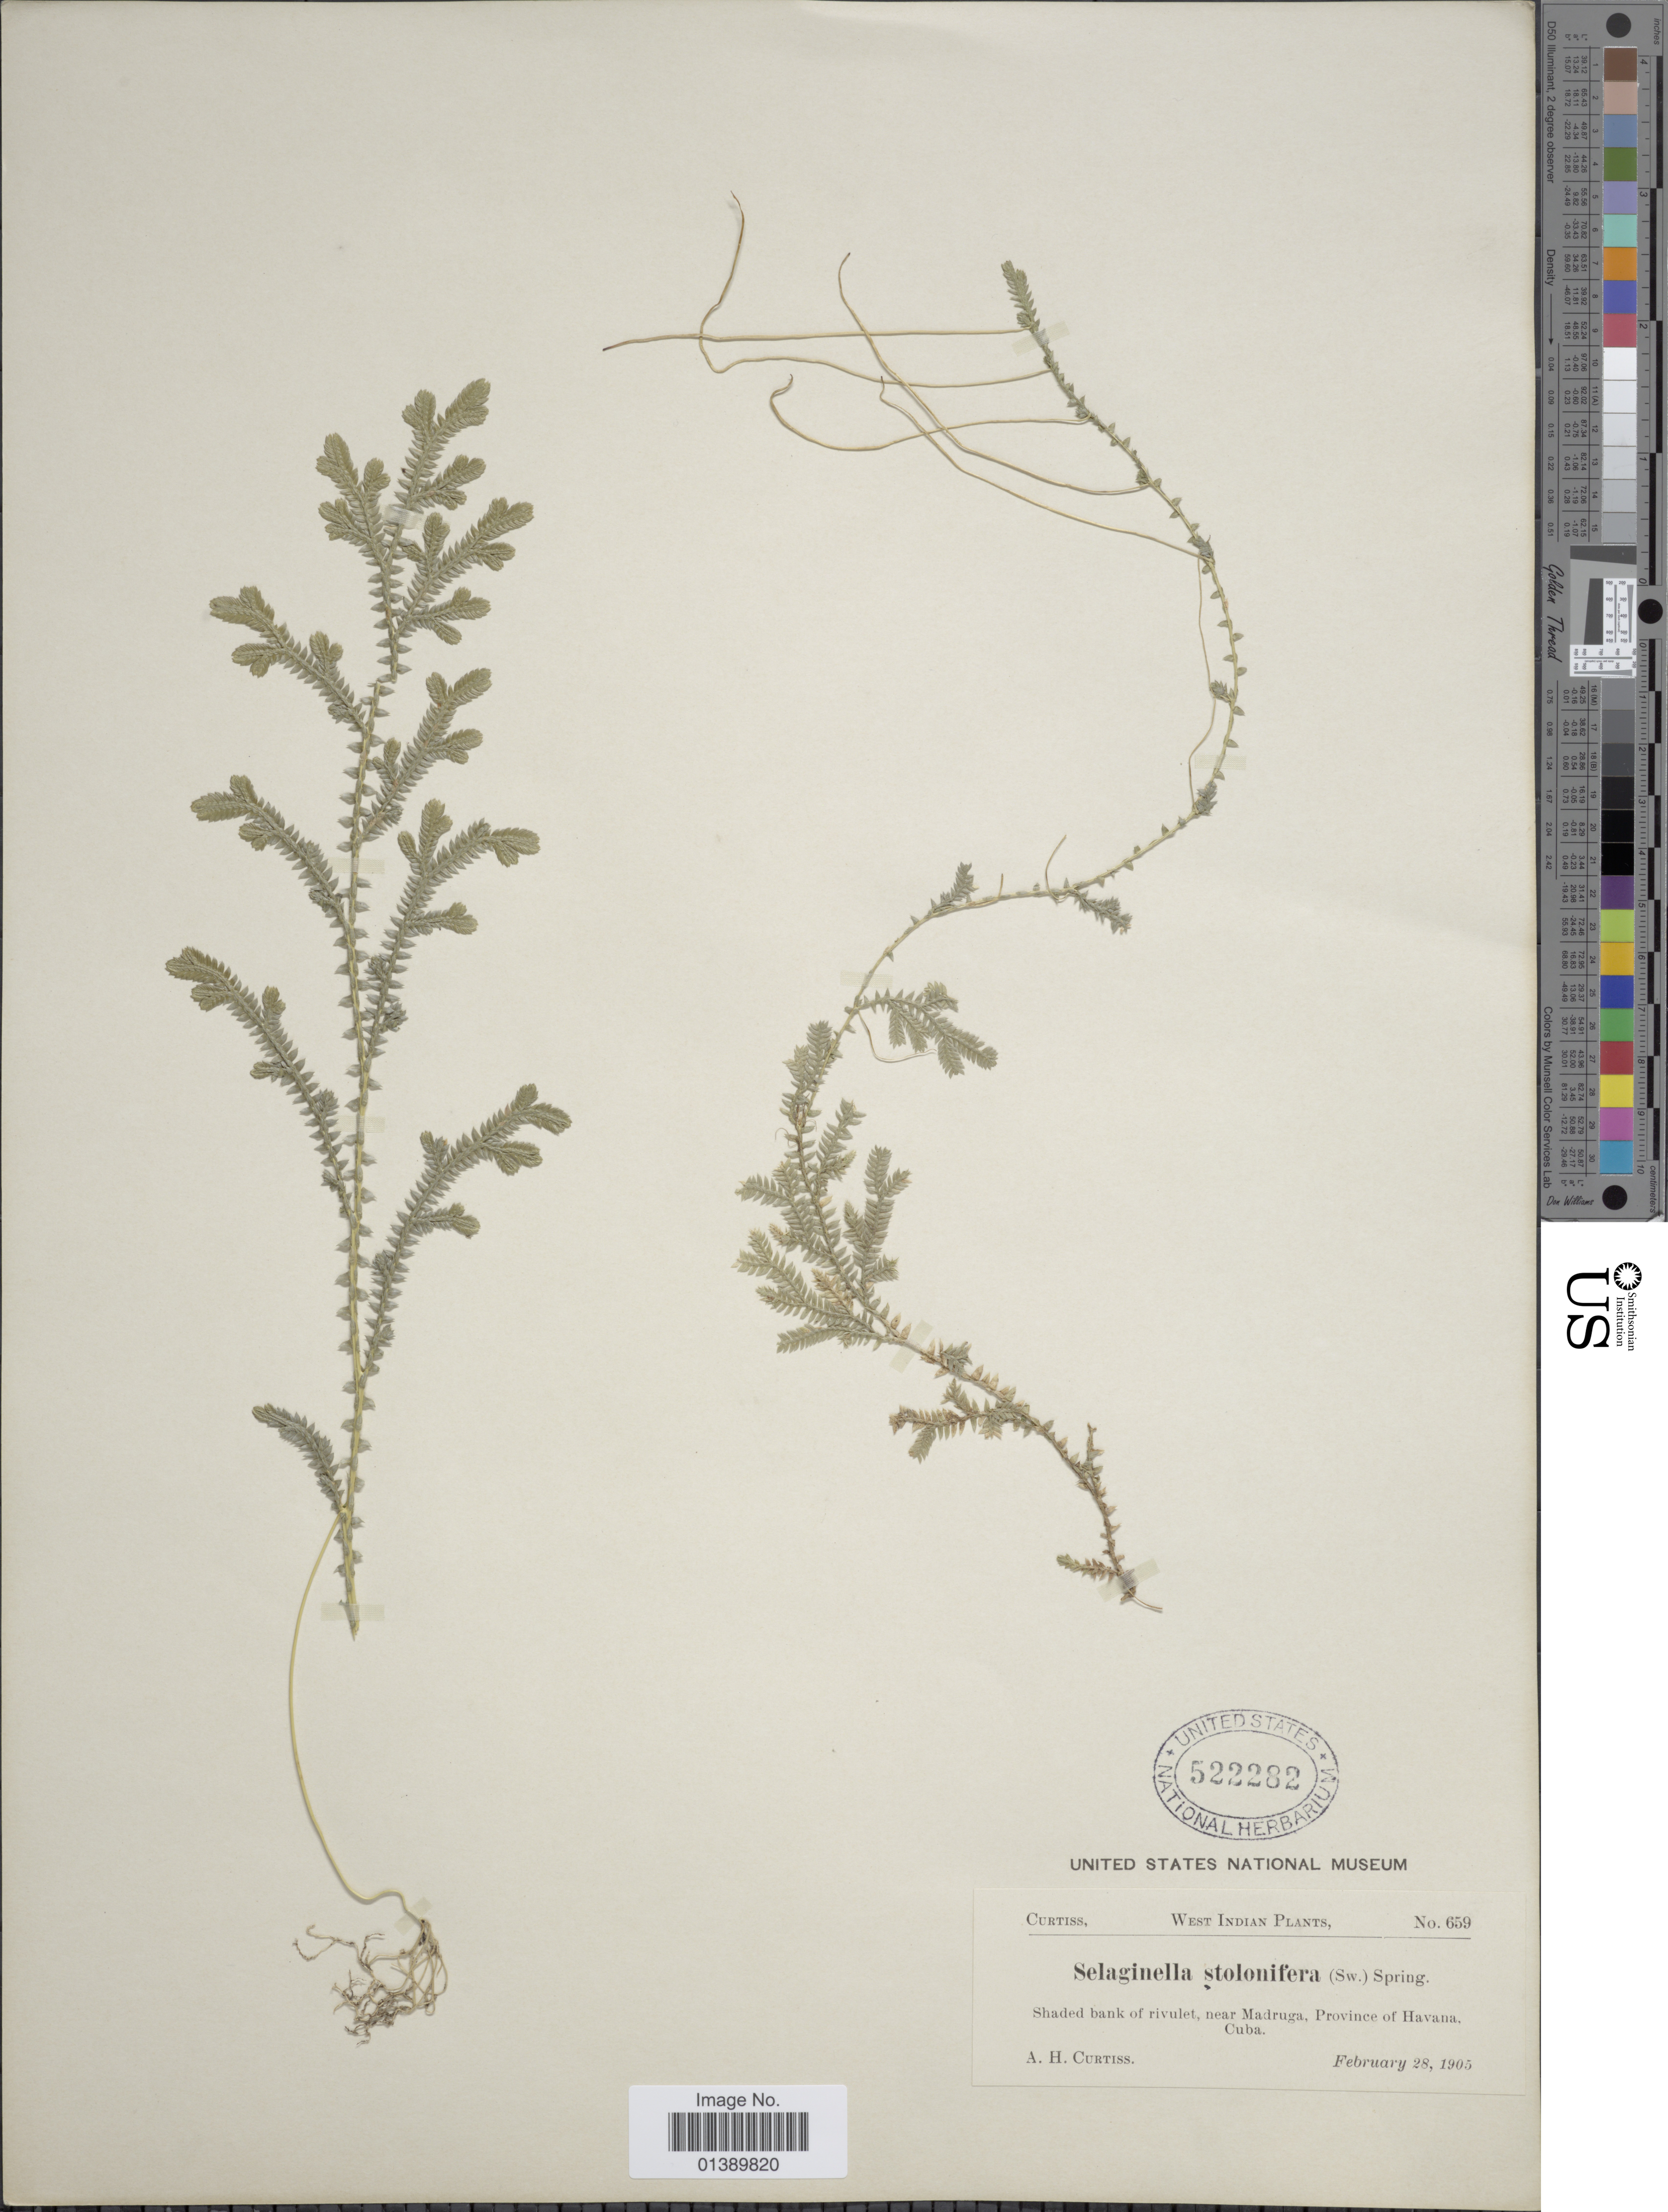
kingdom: Plantae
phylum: Tracheophyta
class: Lycopodiopsida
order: Selaginellales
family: Selaginellaceae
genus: Selaginella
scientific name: Selaginella plumosa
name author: (L.) C. Presl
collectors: A. H. Curtiss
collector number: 659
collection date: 1905-02-28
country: Cuba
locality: Shaded bank of rivulet, near Madruga, province of Havana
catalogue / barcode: US 522282